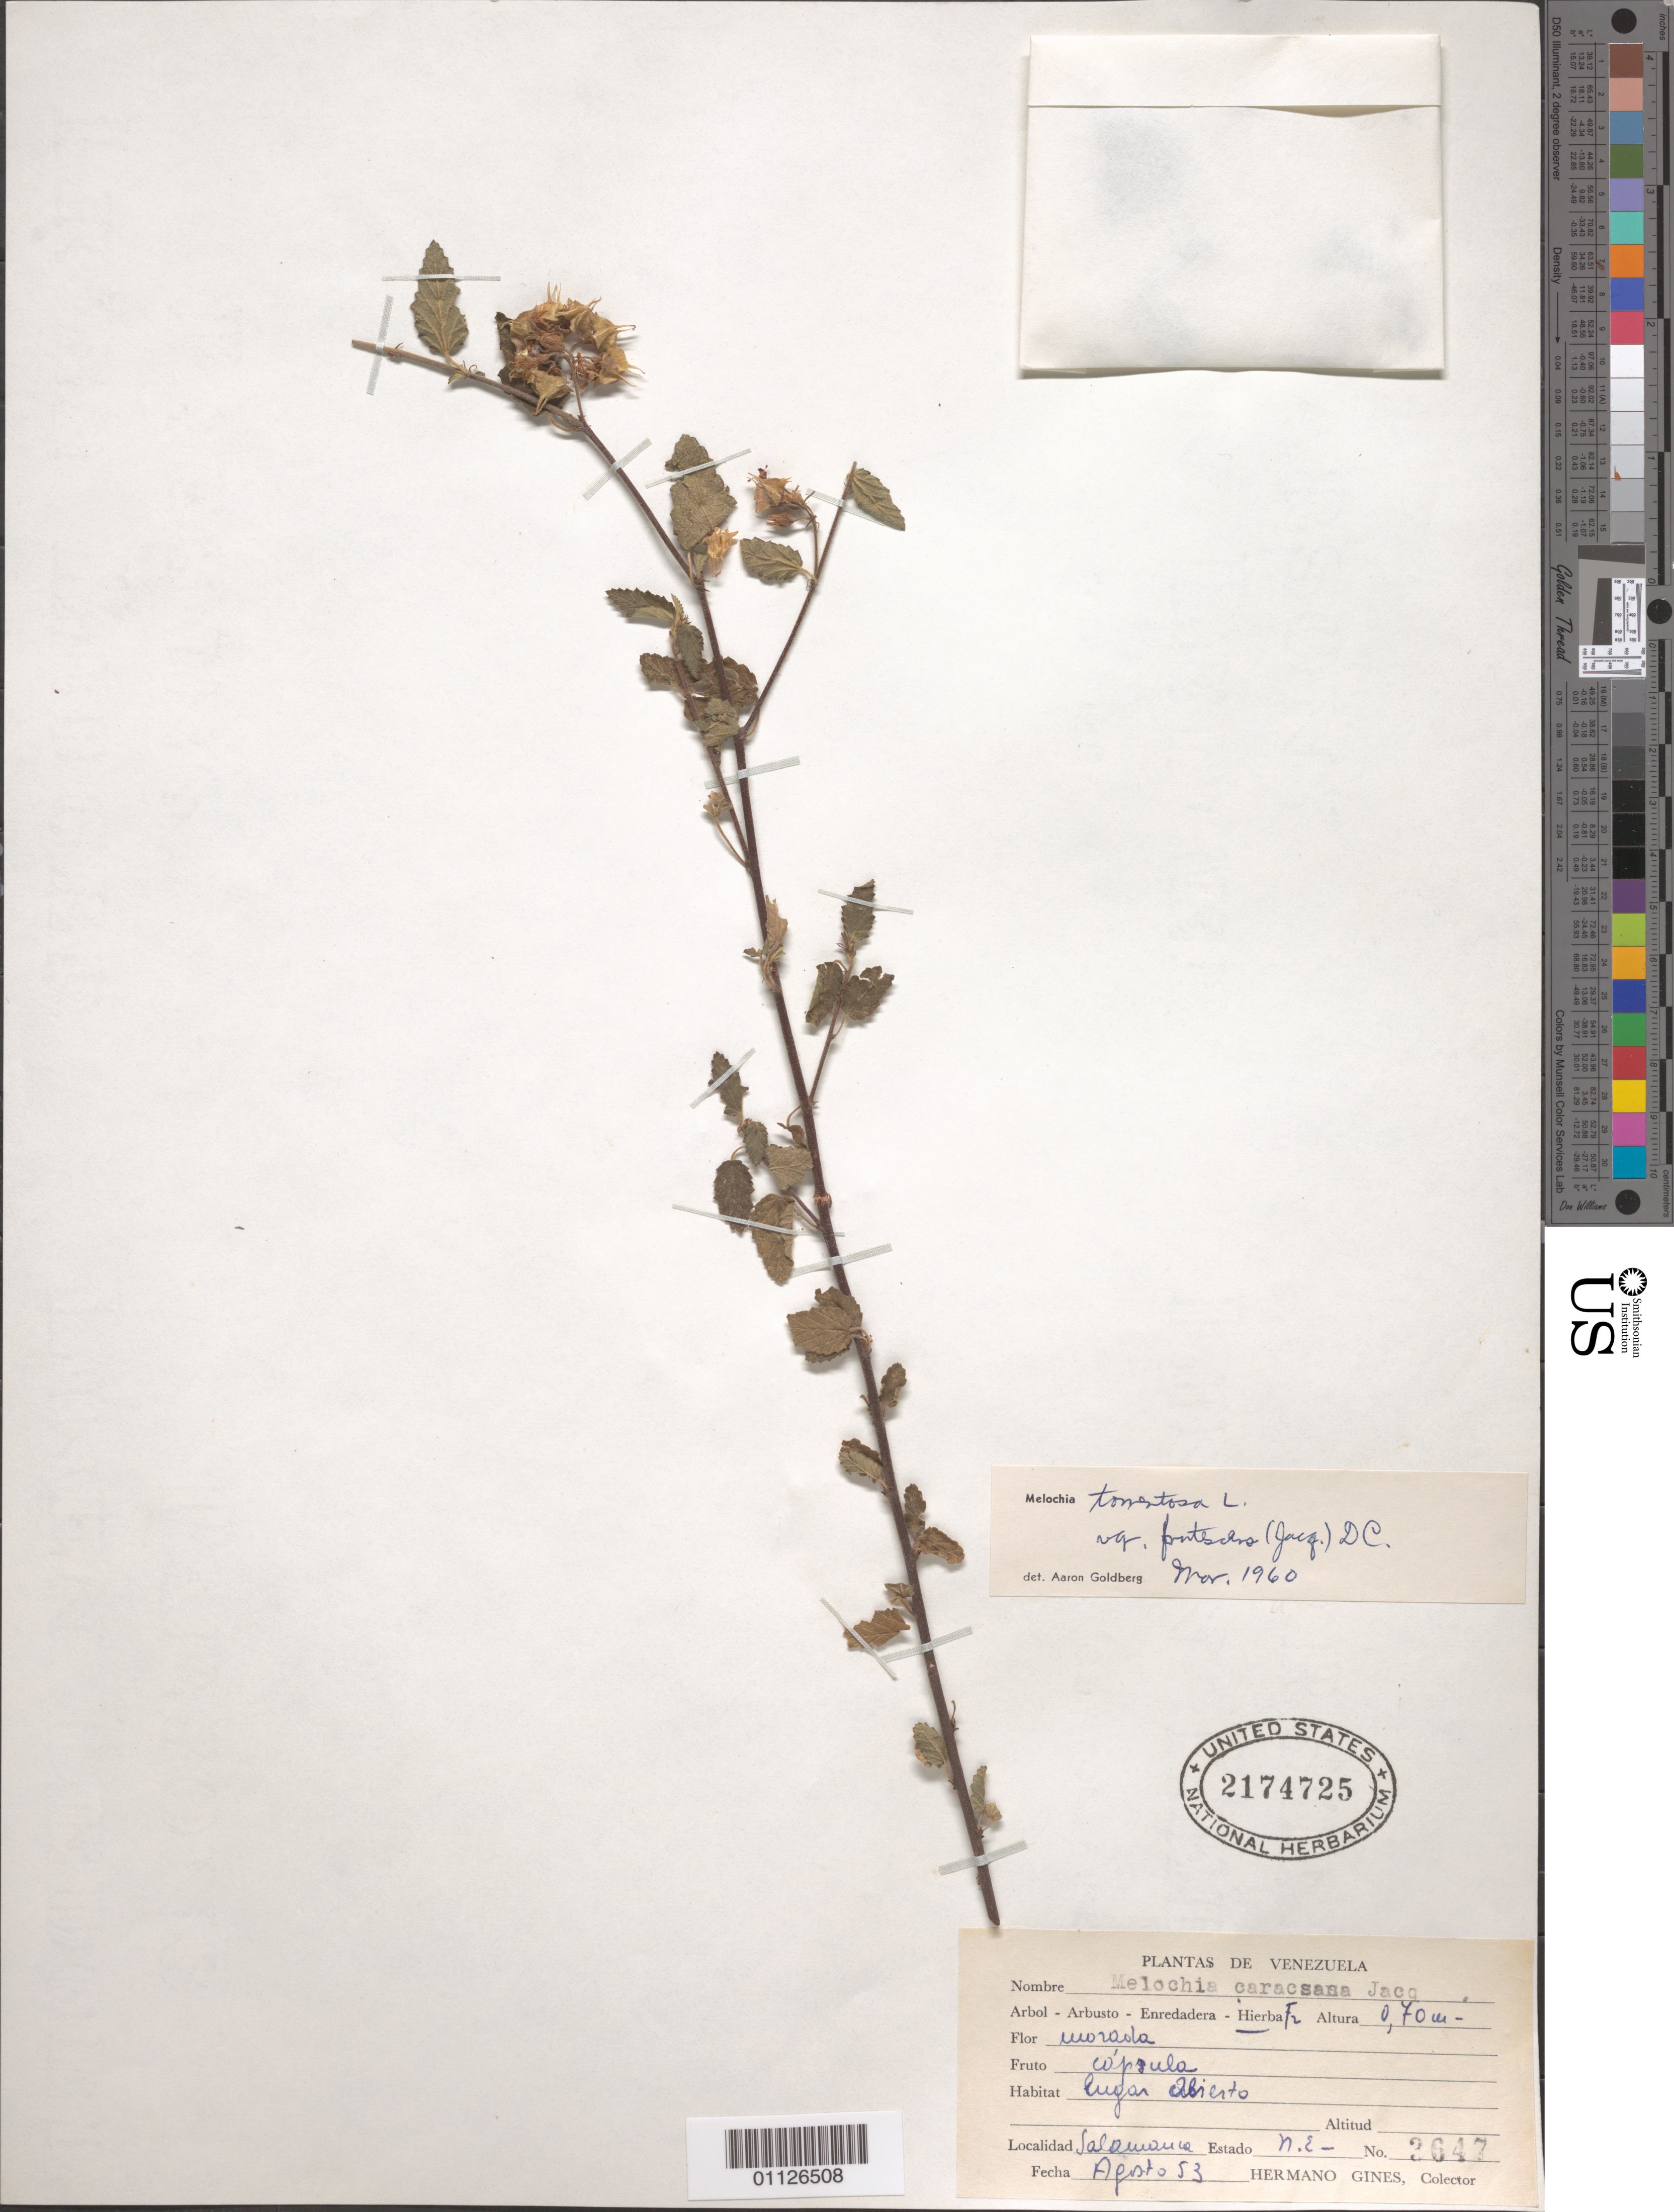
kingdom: Plantae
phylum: Tracheophyta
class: Magnoliopsida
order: Malvales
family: Malvaceae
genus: Melochia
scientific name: Melochia tomentosa var. frutescens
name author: DC.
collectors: Bro. Gines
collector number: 3647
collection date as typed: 01 Aug 1953 to 31 Aug 1953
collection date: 1953-08-01/1953-08-31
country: Venezuela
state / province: Nueva Esparta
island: Margarita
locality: Salamanca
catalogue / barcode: US 2174725